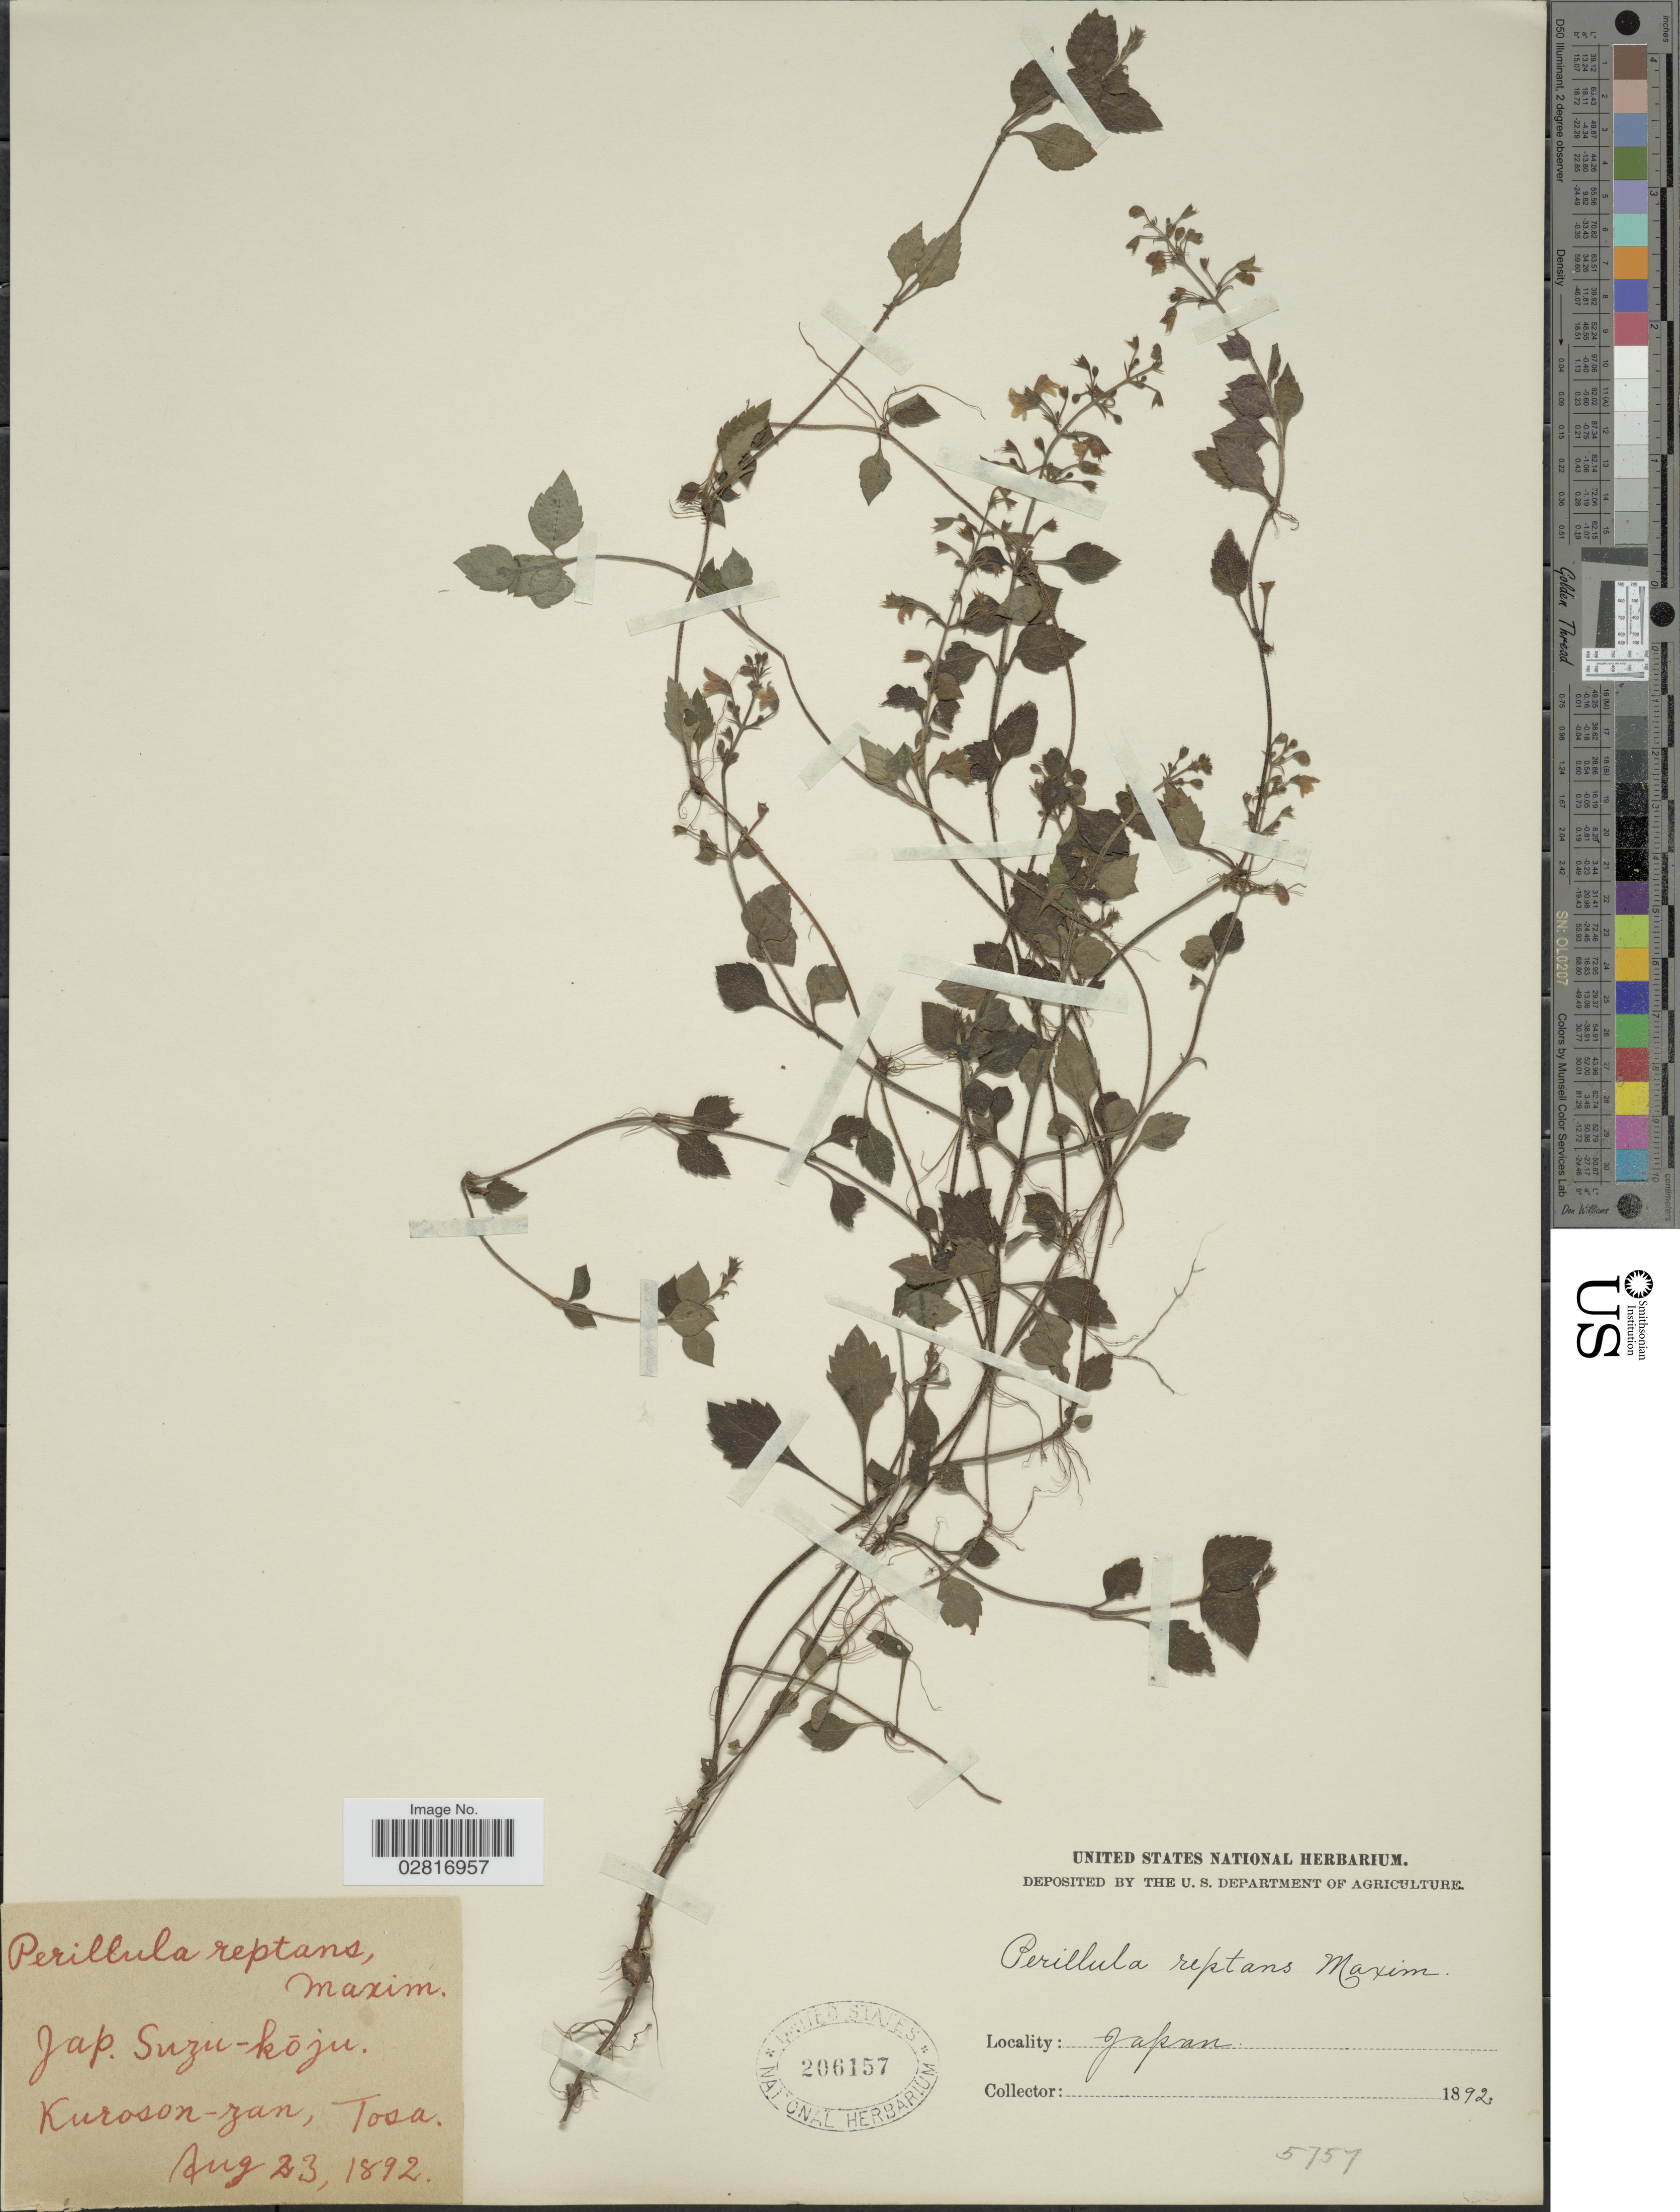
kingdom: Plantae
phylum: Tracheophyta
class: Magnoliopsida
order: Lamiales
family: Lamiaceae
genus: Perillula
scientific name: Perillula reptans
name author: Maxim.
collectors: ex herb. United States National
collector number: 5757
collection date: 1892-08-23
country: Japan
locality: Kuroson, Tosa.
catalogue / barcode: US 206157